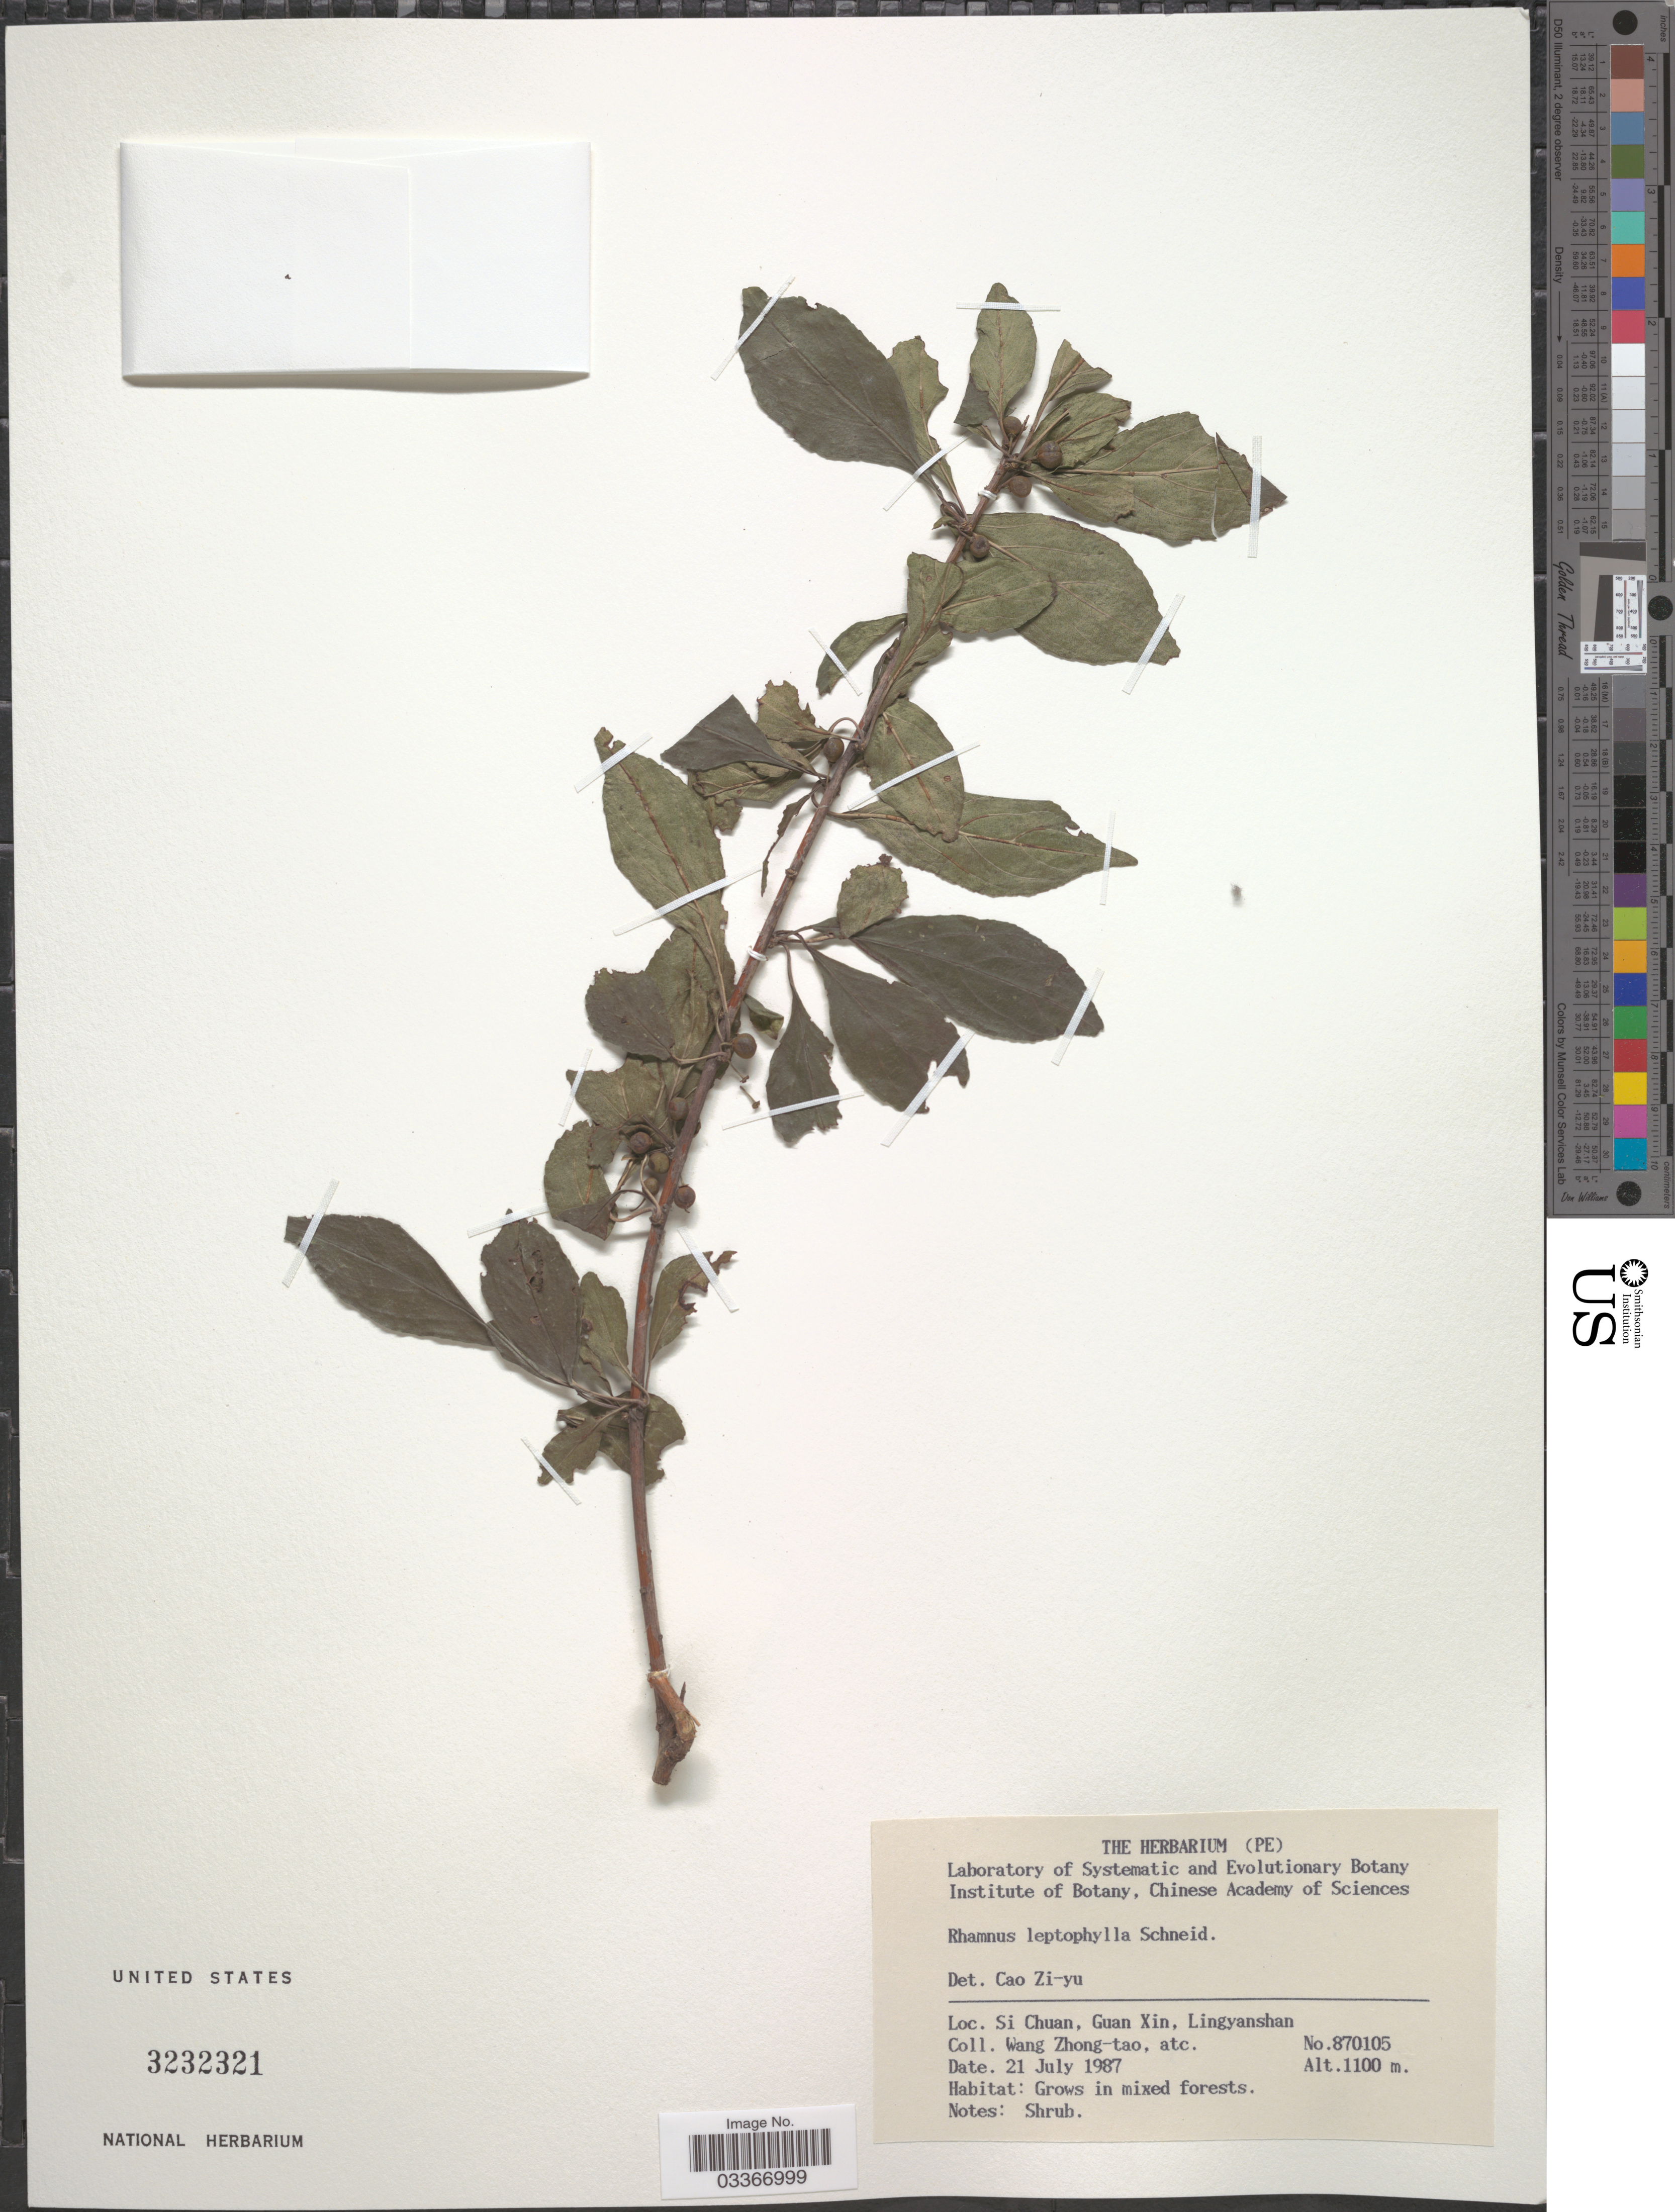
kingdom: Plantae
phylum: Tracheophyta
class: Magnoliopsida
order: Rosales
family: Rhamnaceae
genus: Rhamnus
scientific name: Rhamnus leptophylla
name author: C.K. Schneid.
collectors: W. Zhong-Tao & et al.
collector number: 870105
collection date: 1987-07-21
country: China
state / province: Sichuan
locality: Si Chuan, Guan Xin, Lingyanshan.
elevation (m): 1100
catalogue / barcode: US 3232321